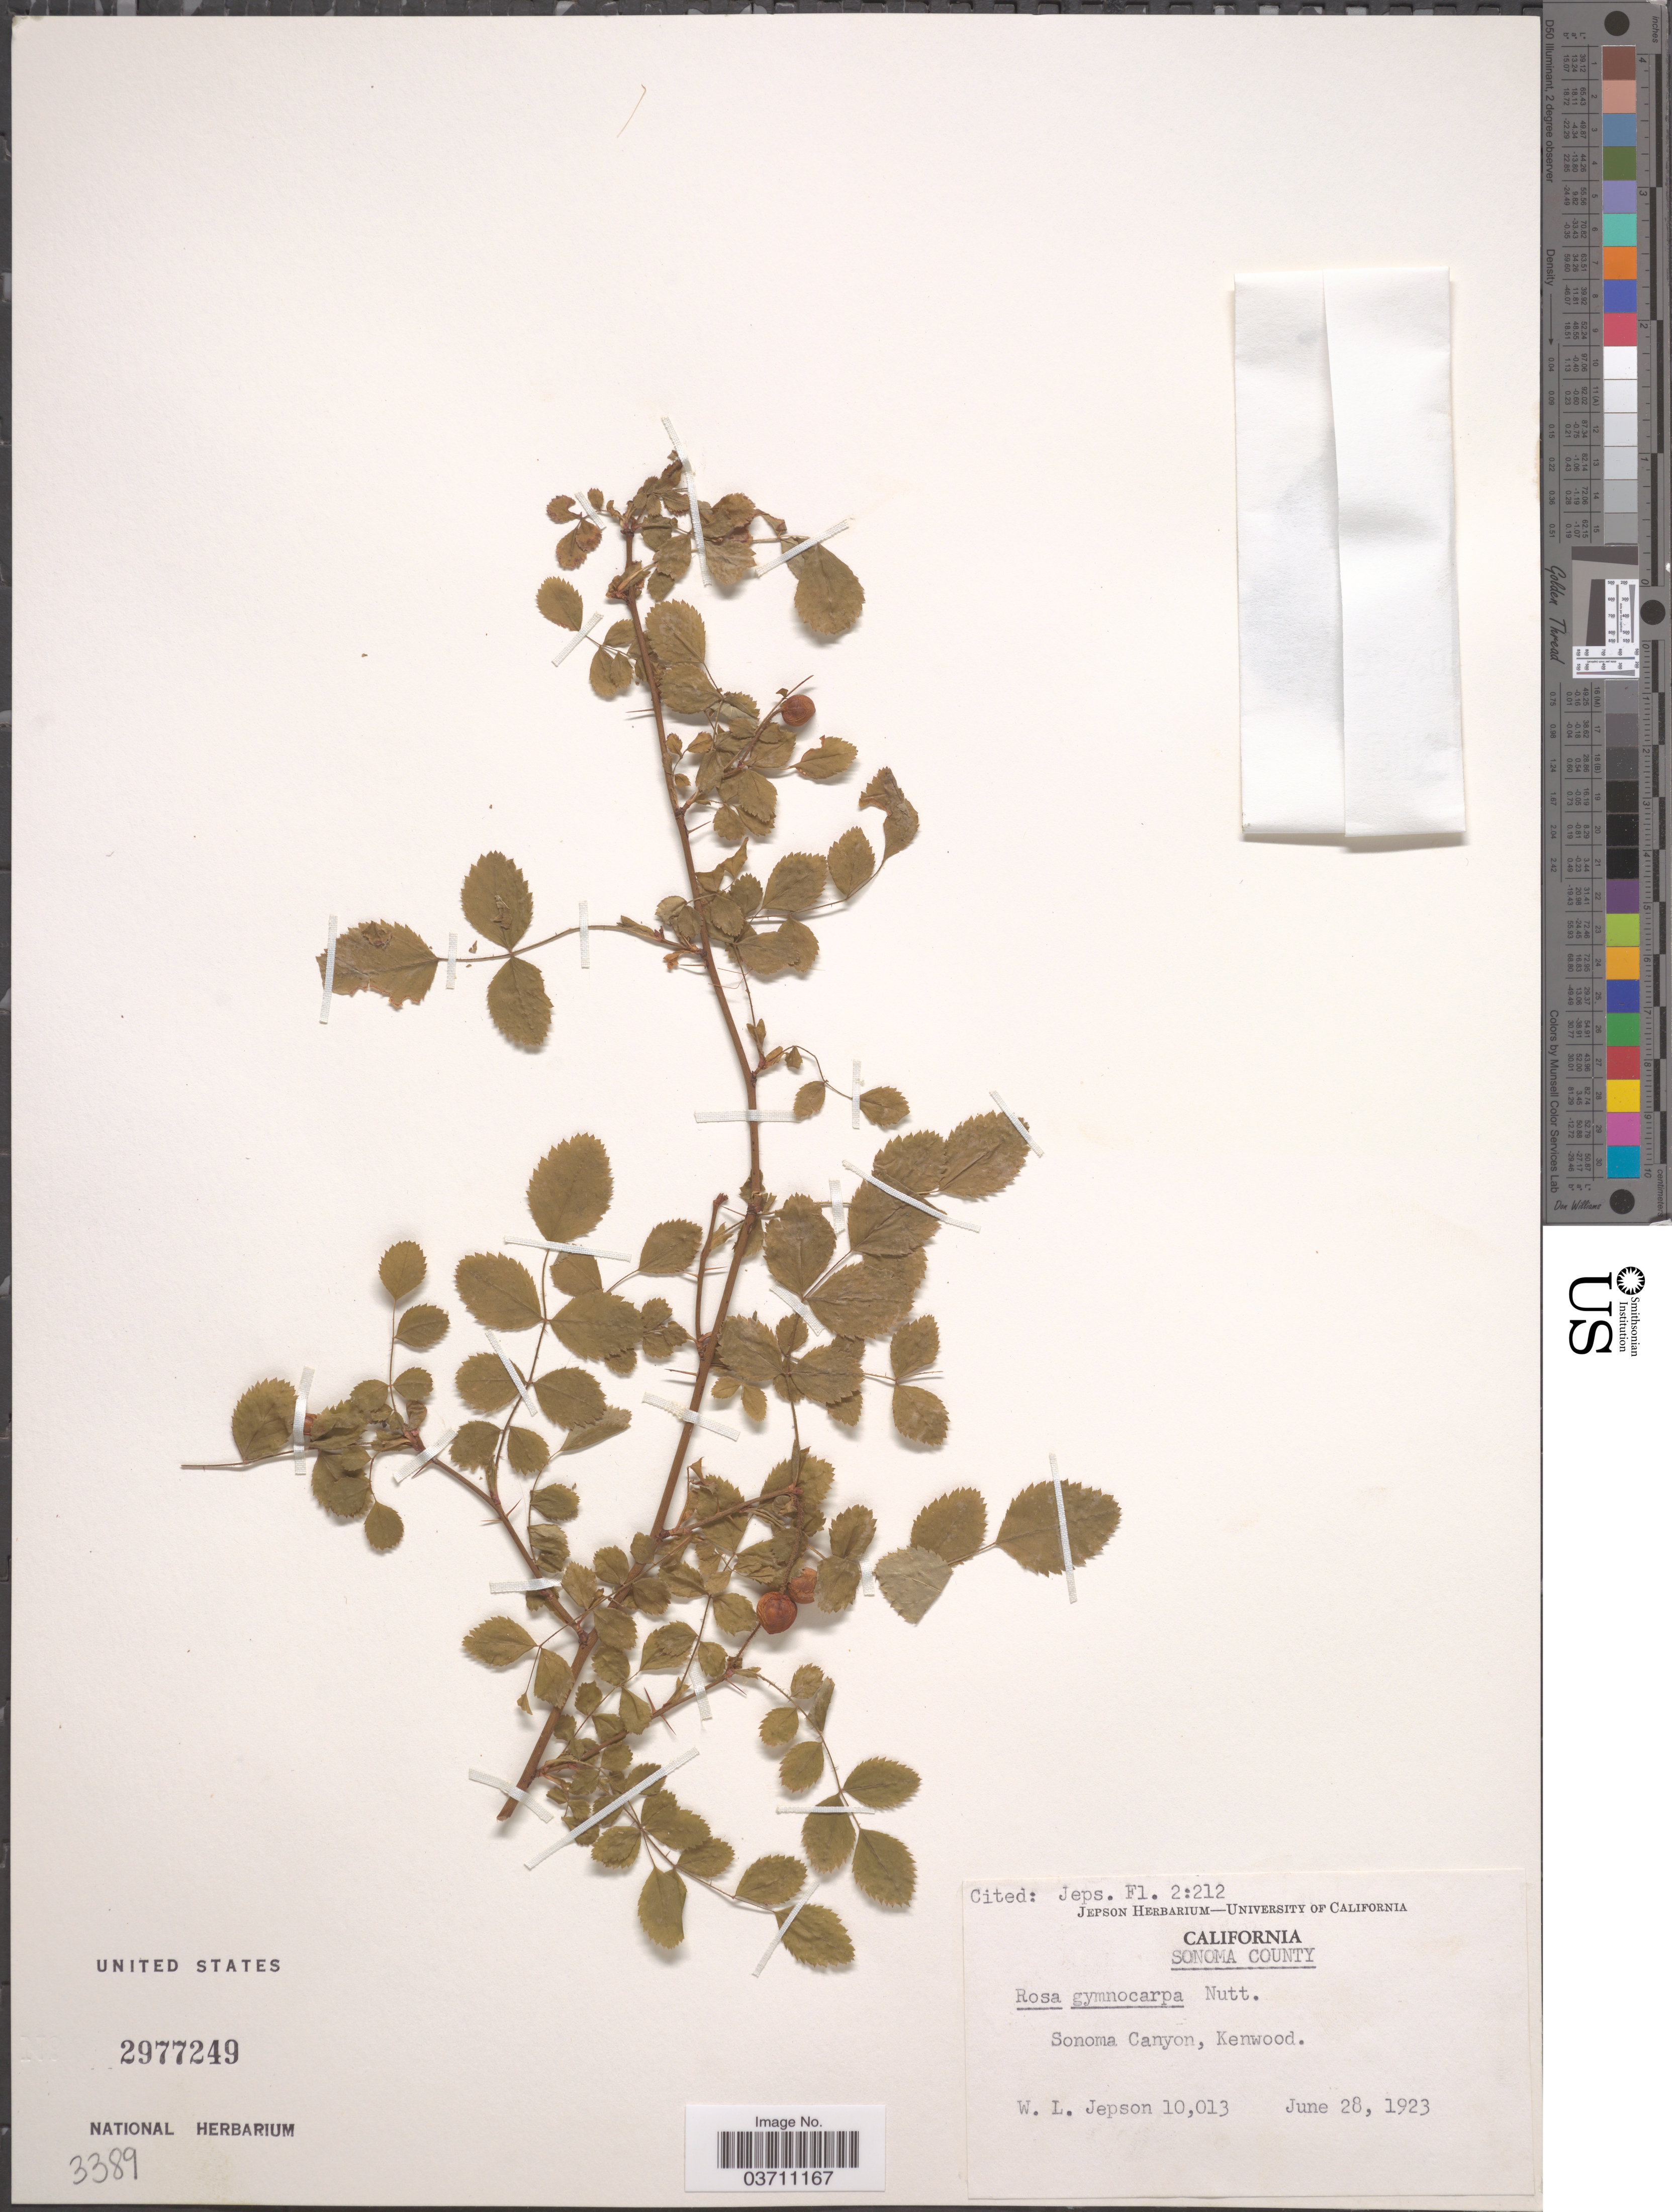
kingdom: Plantae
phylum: Tracheophyta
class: Magnoliopsida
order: Rosales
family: Rosaceae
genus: Rosa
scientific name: Rosa gymnocarpa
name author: Nutt.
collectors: W. L. Jepson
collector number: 10013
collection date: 1923-06-28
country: United States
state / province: California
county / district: Sonoma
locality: Sonoma County. Sonoma Canyon, Kenwood.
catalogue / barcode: US 2977249